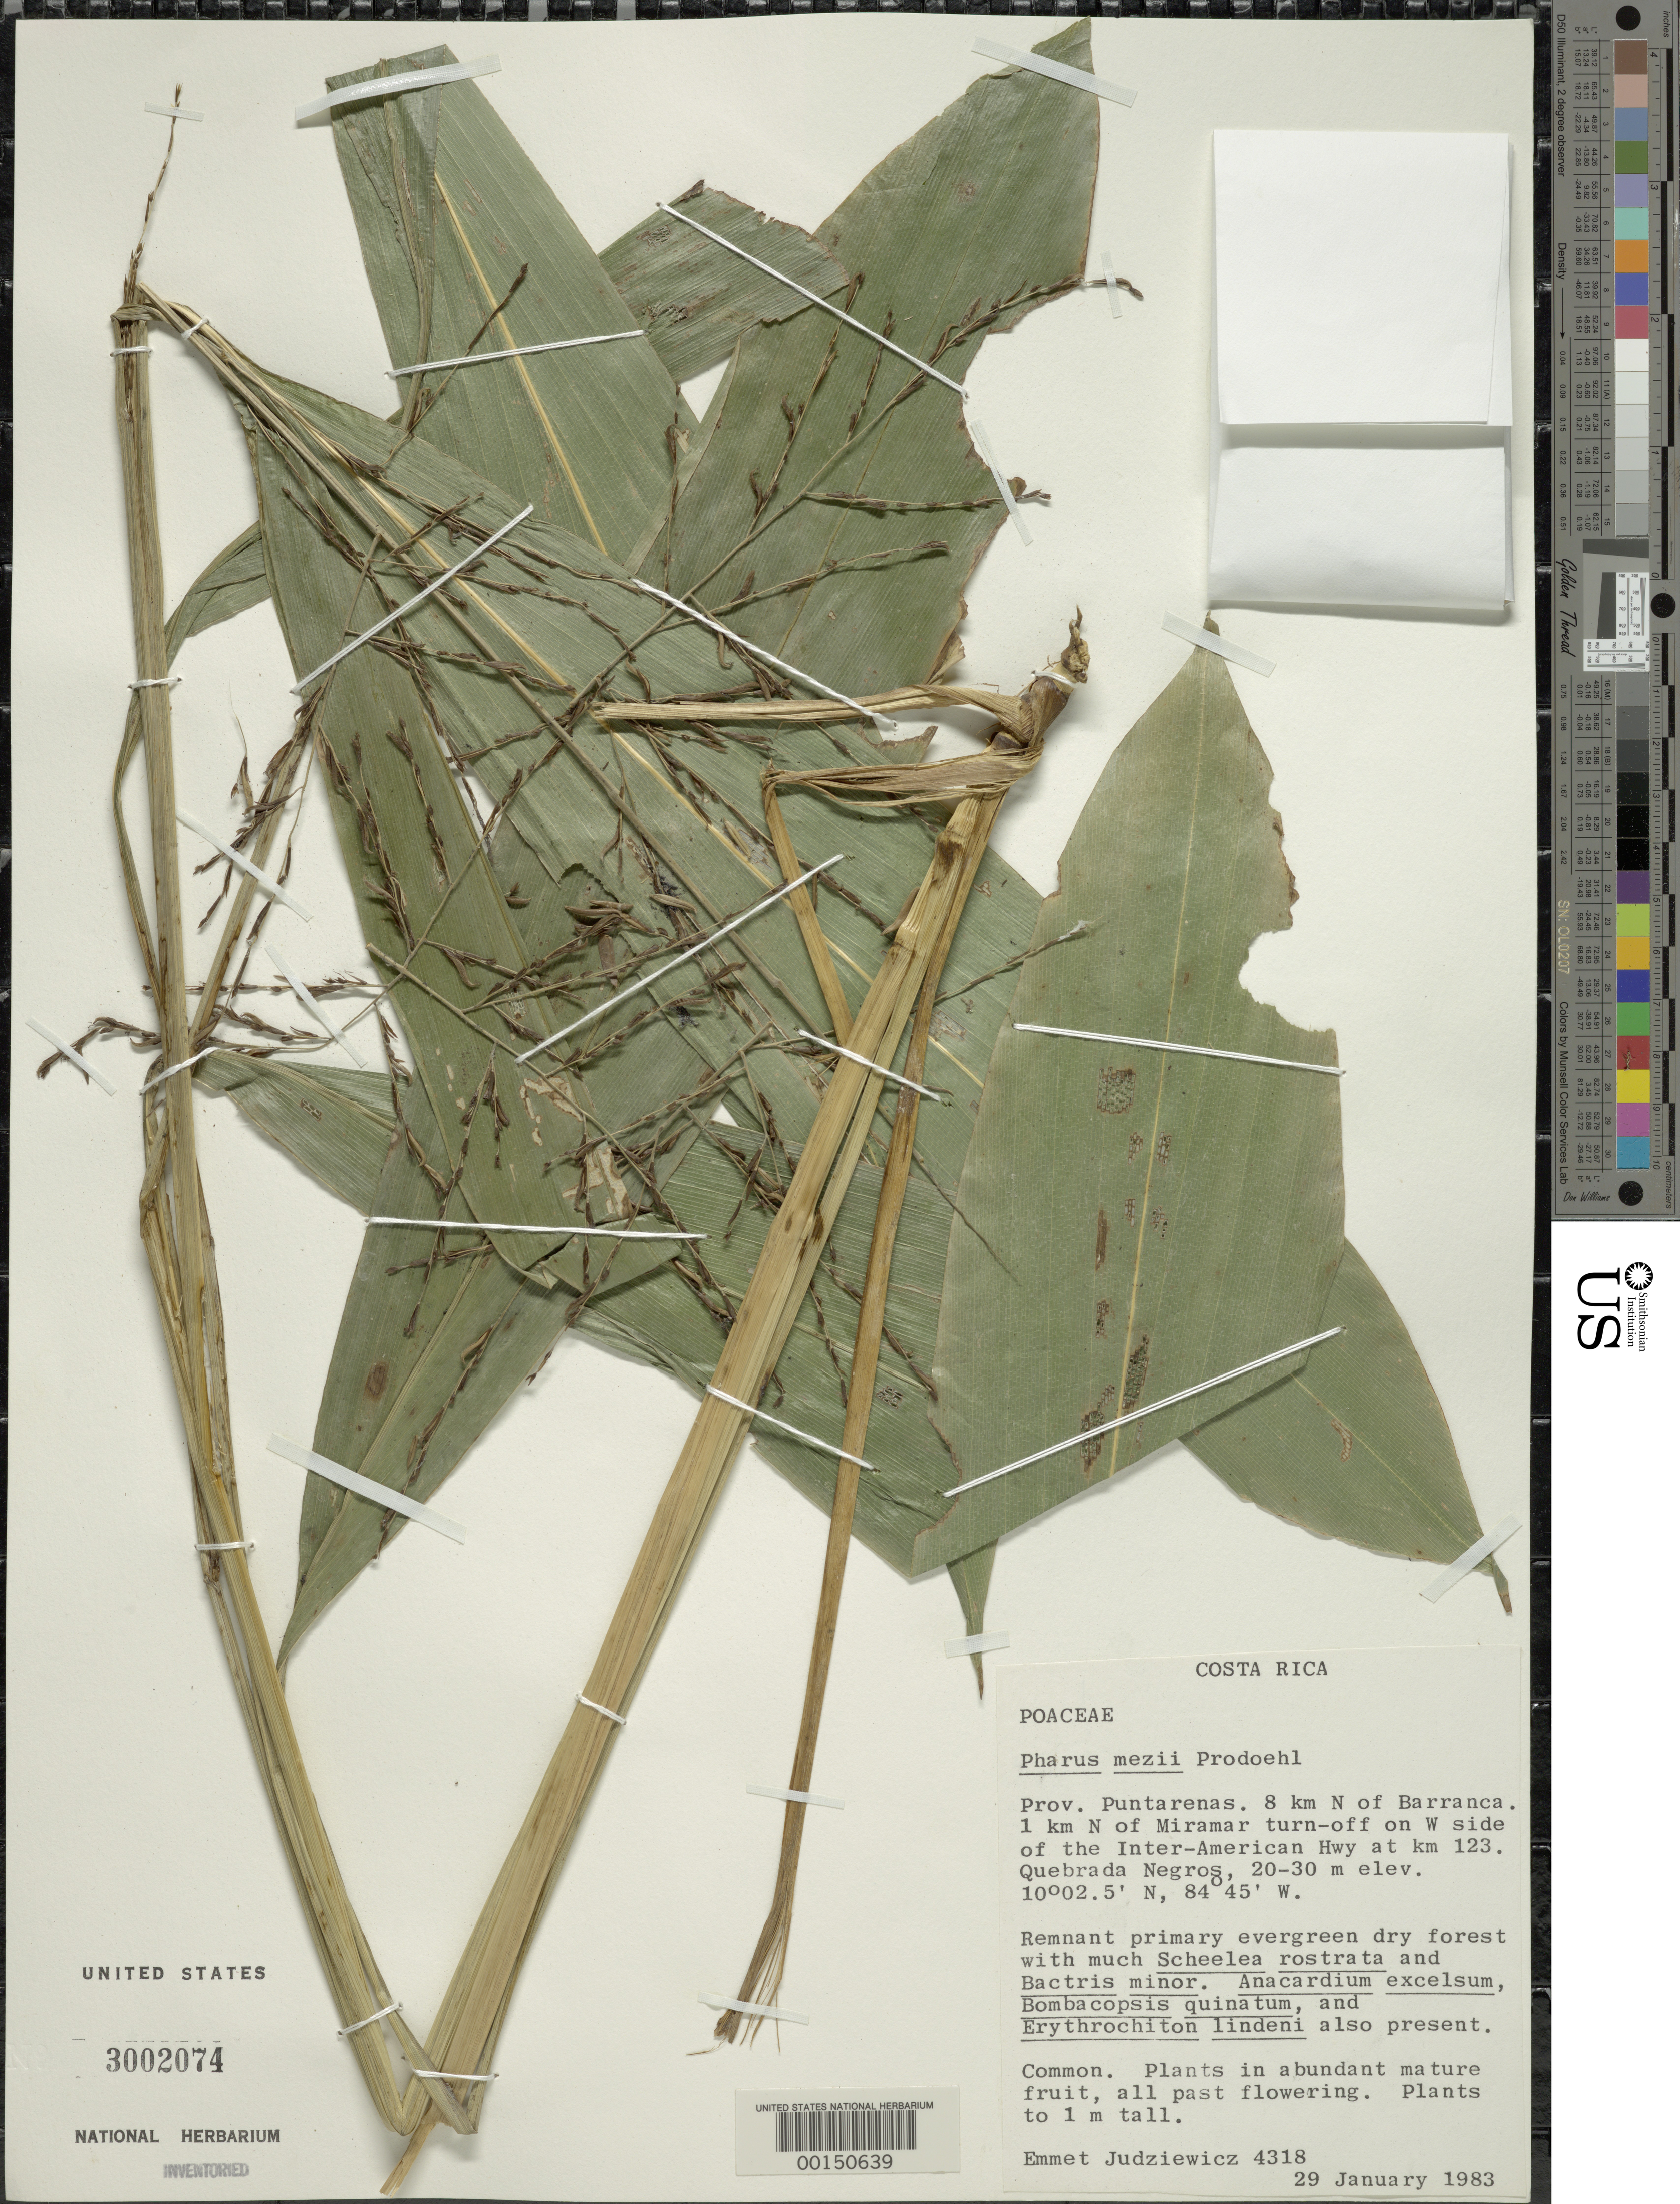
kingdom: Plantae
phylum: Tracheophyta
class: Liliopsida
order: Poales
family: Poaceae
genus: Pharus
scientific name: Pharus mezii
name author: Prod.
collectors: E. J. Judziewicz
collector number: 4318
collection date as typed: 29 Jan 1983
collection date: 1983-01-29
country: Costa Rica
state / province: Puntarenas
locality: Barranca, lat 10 02.5'n: long. 84 45'w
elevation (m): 20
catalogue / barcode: US 3002074